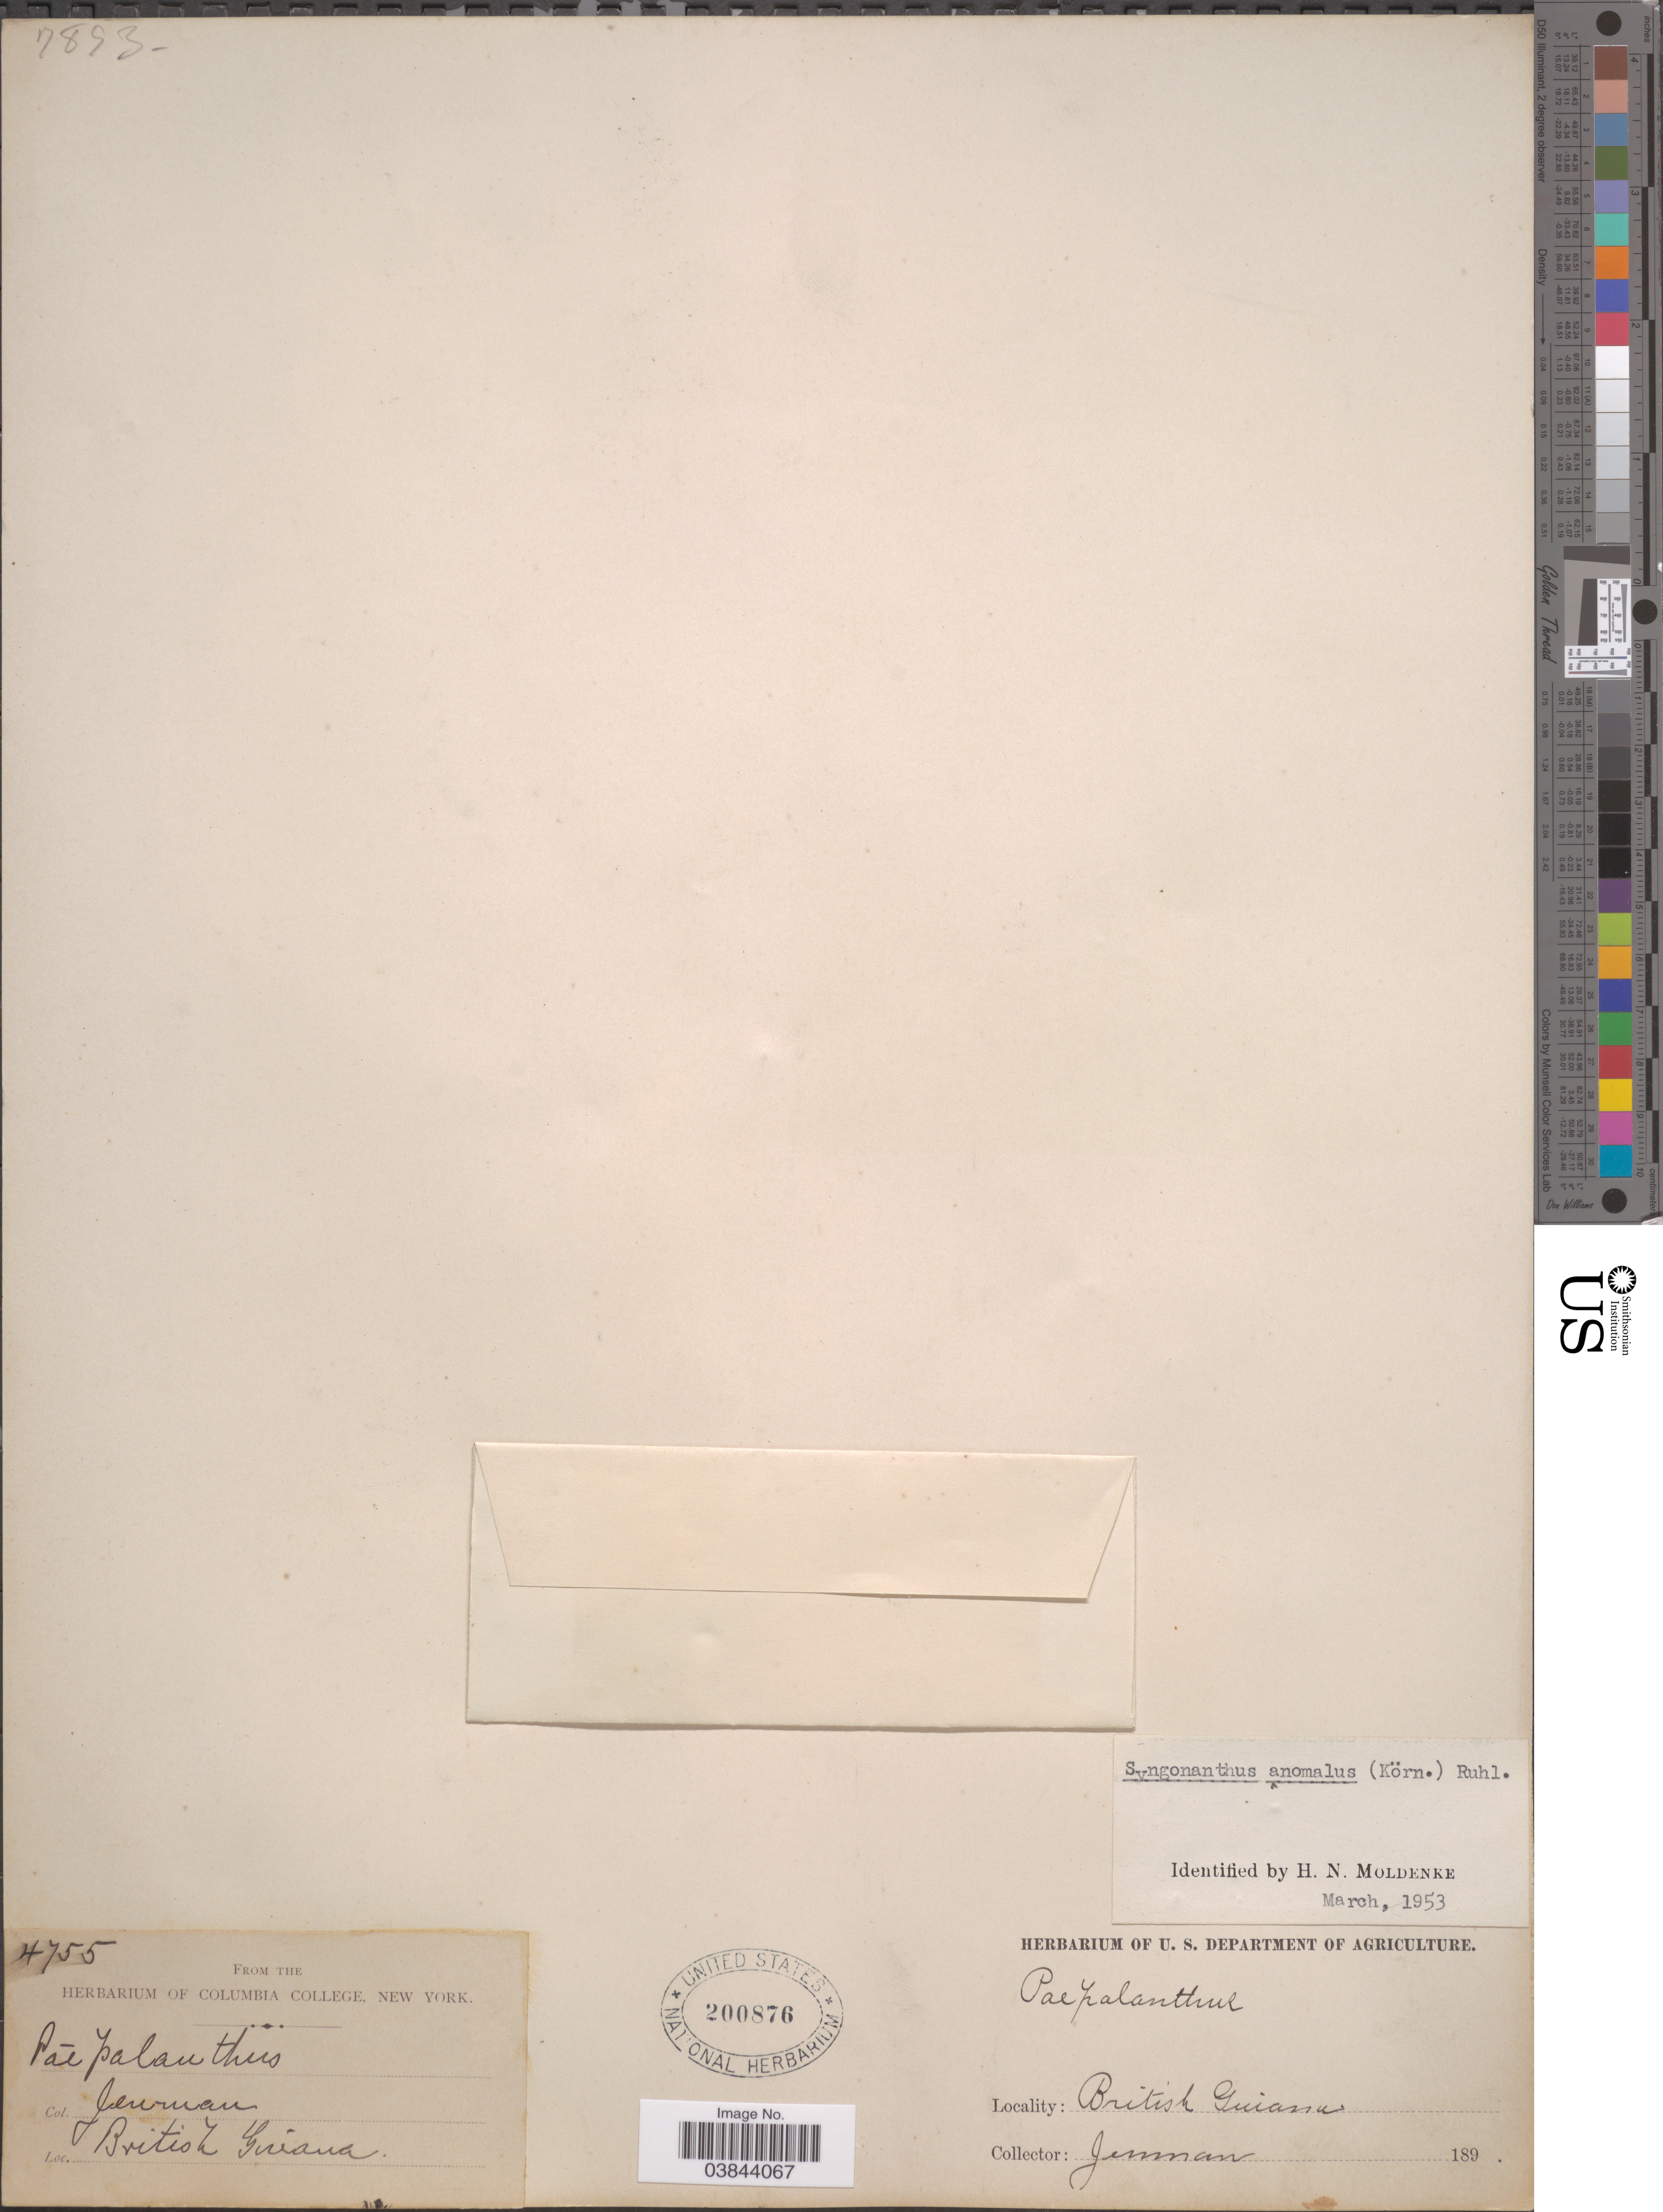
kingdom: Plantae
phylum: Tracheophyta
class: Liliopsida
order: Poales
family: Eriocaulaceae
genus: Syngonanthus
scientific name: Syngonanthus anomalus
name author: (Körn.) Ruhland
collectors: -. Jenman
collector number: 4755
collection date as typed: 189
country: Guyana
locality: British Guiana.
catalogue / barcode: US 200876